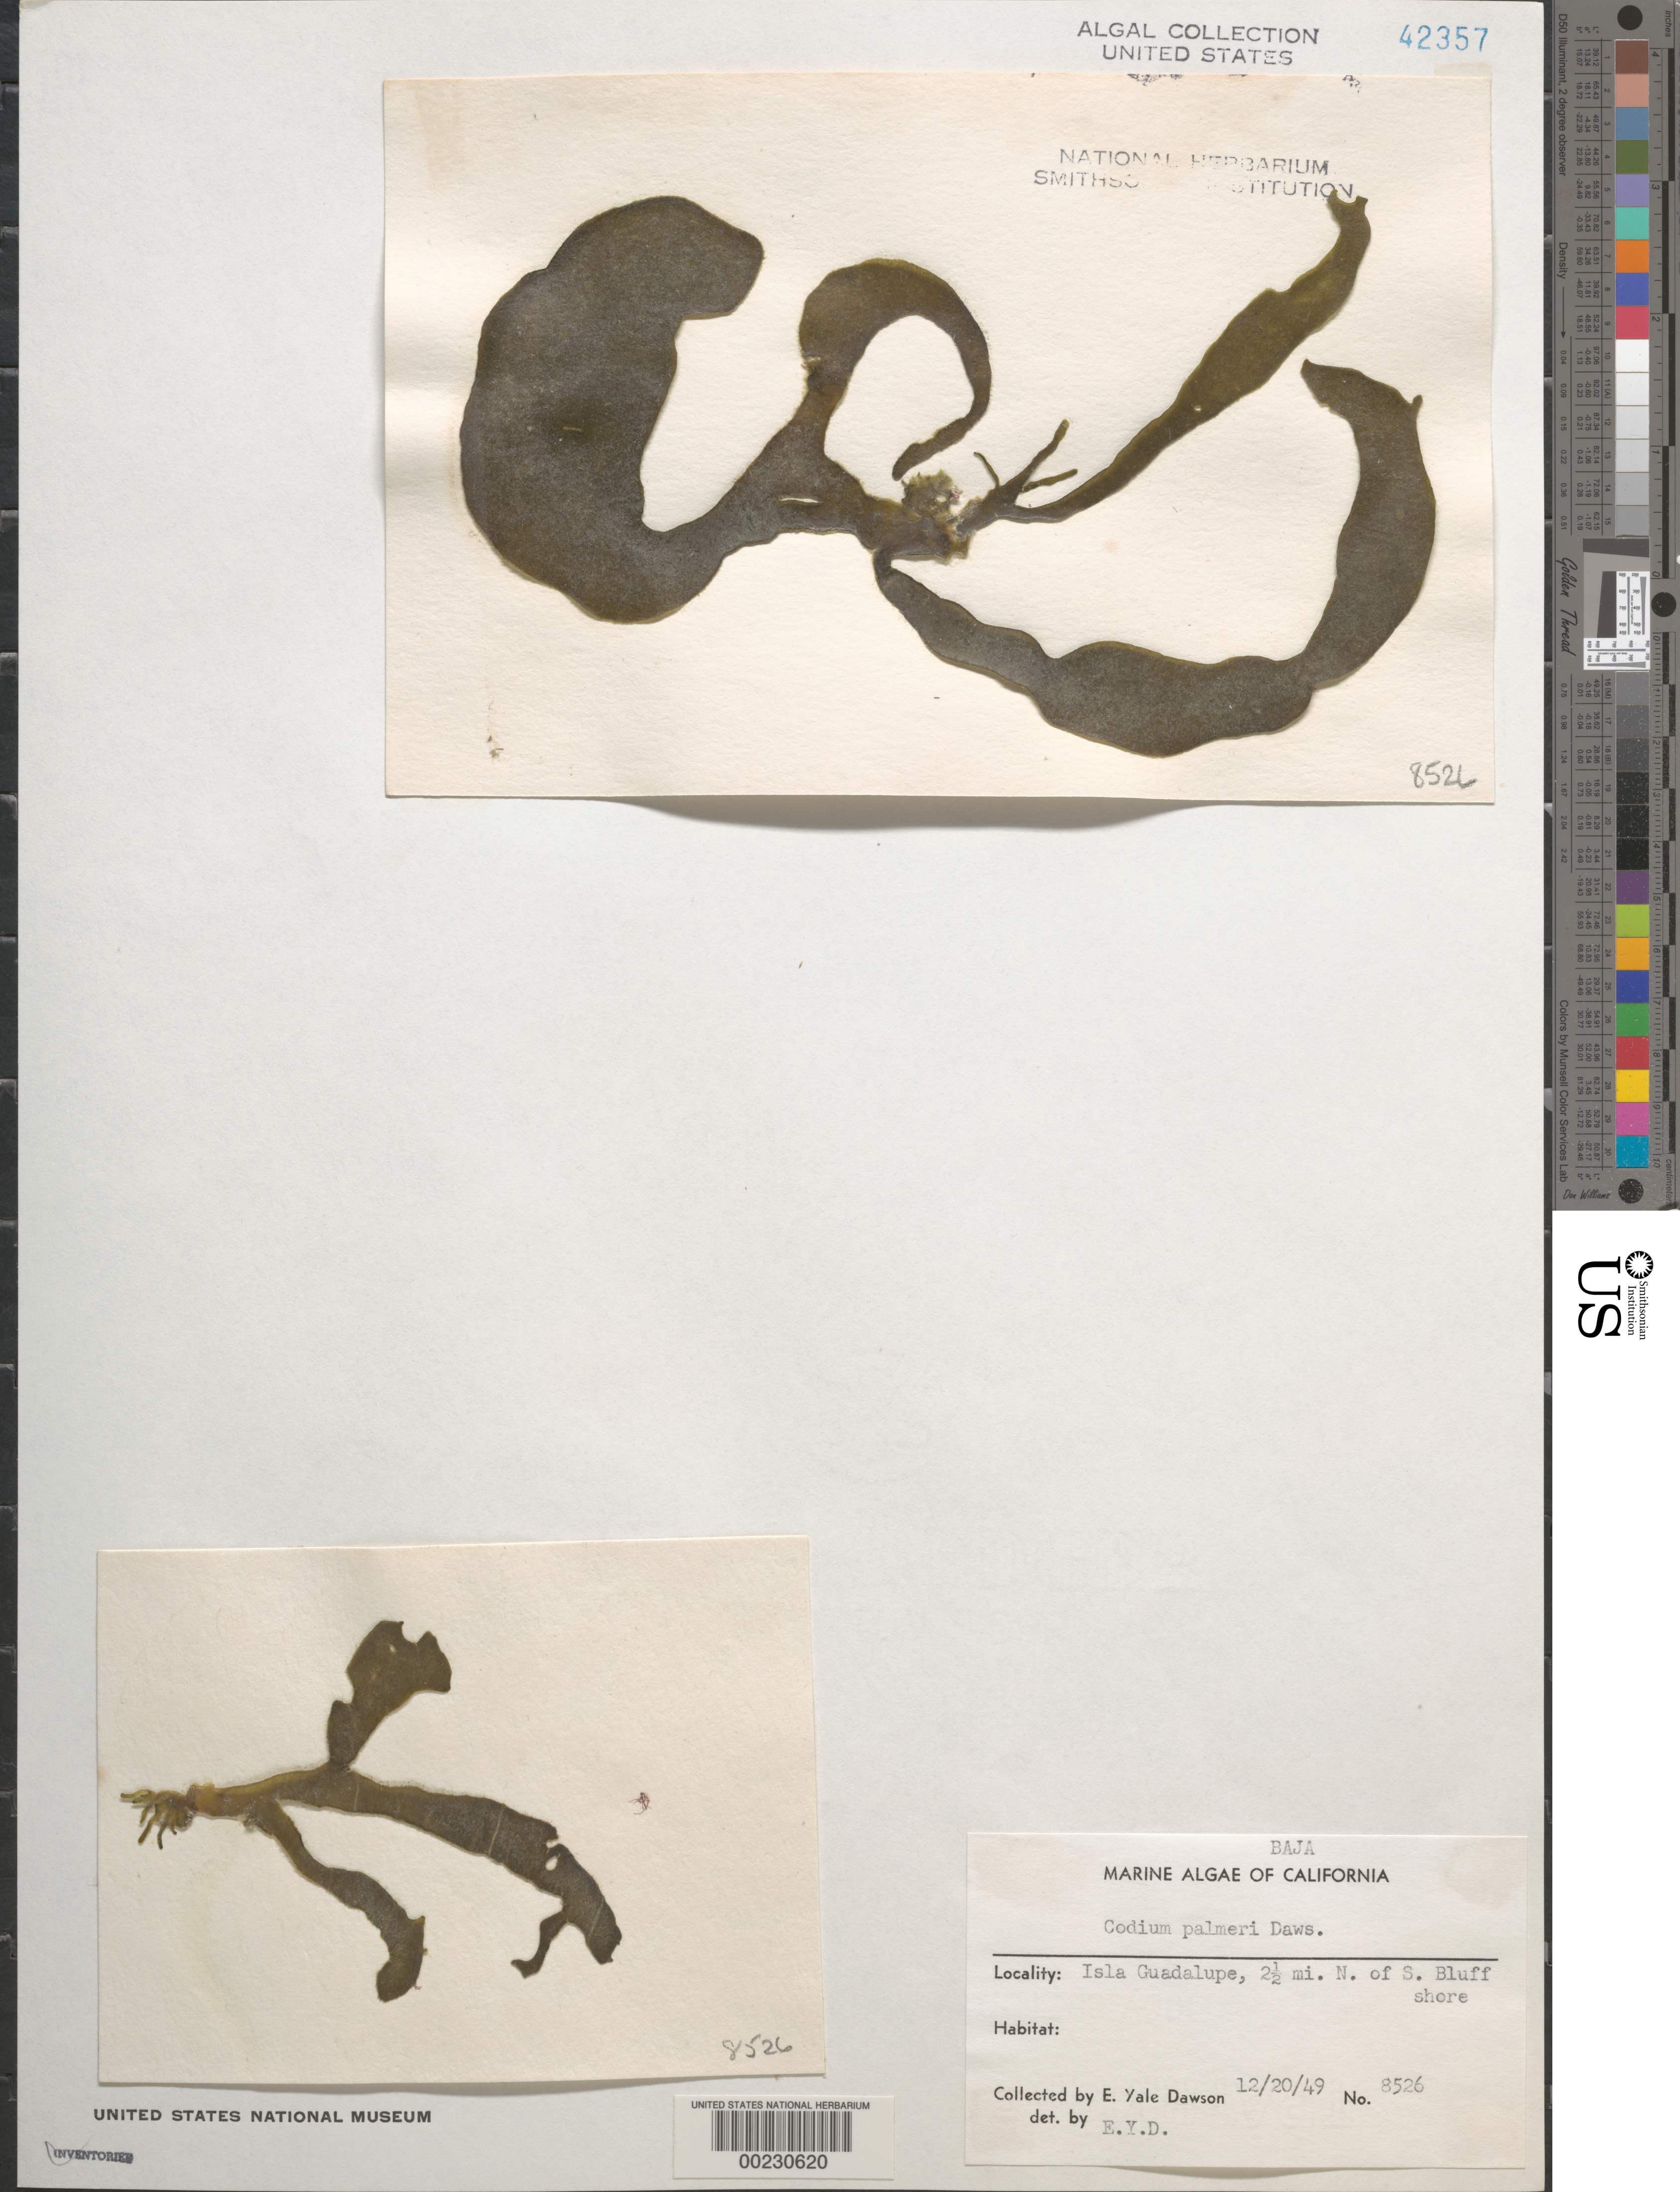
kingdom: Plantae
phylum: Chlorophyta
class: Ulvophyceae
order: Bryopsidales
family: Codiaceae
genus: Codium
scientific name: Codium latum subsp. palmeri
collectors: E. Y. Dawson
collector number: EYD 8526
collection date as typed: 20 Dec 1949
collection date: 1949-12-20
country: Mexico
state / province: Baja California Norte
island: Isla Guadalupe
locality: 2.5 miles north of South Bluff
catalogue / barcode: US 42357